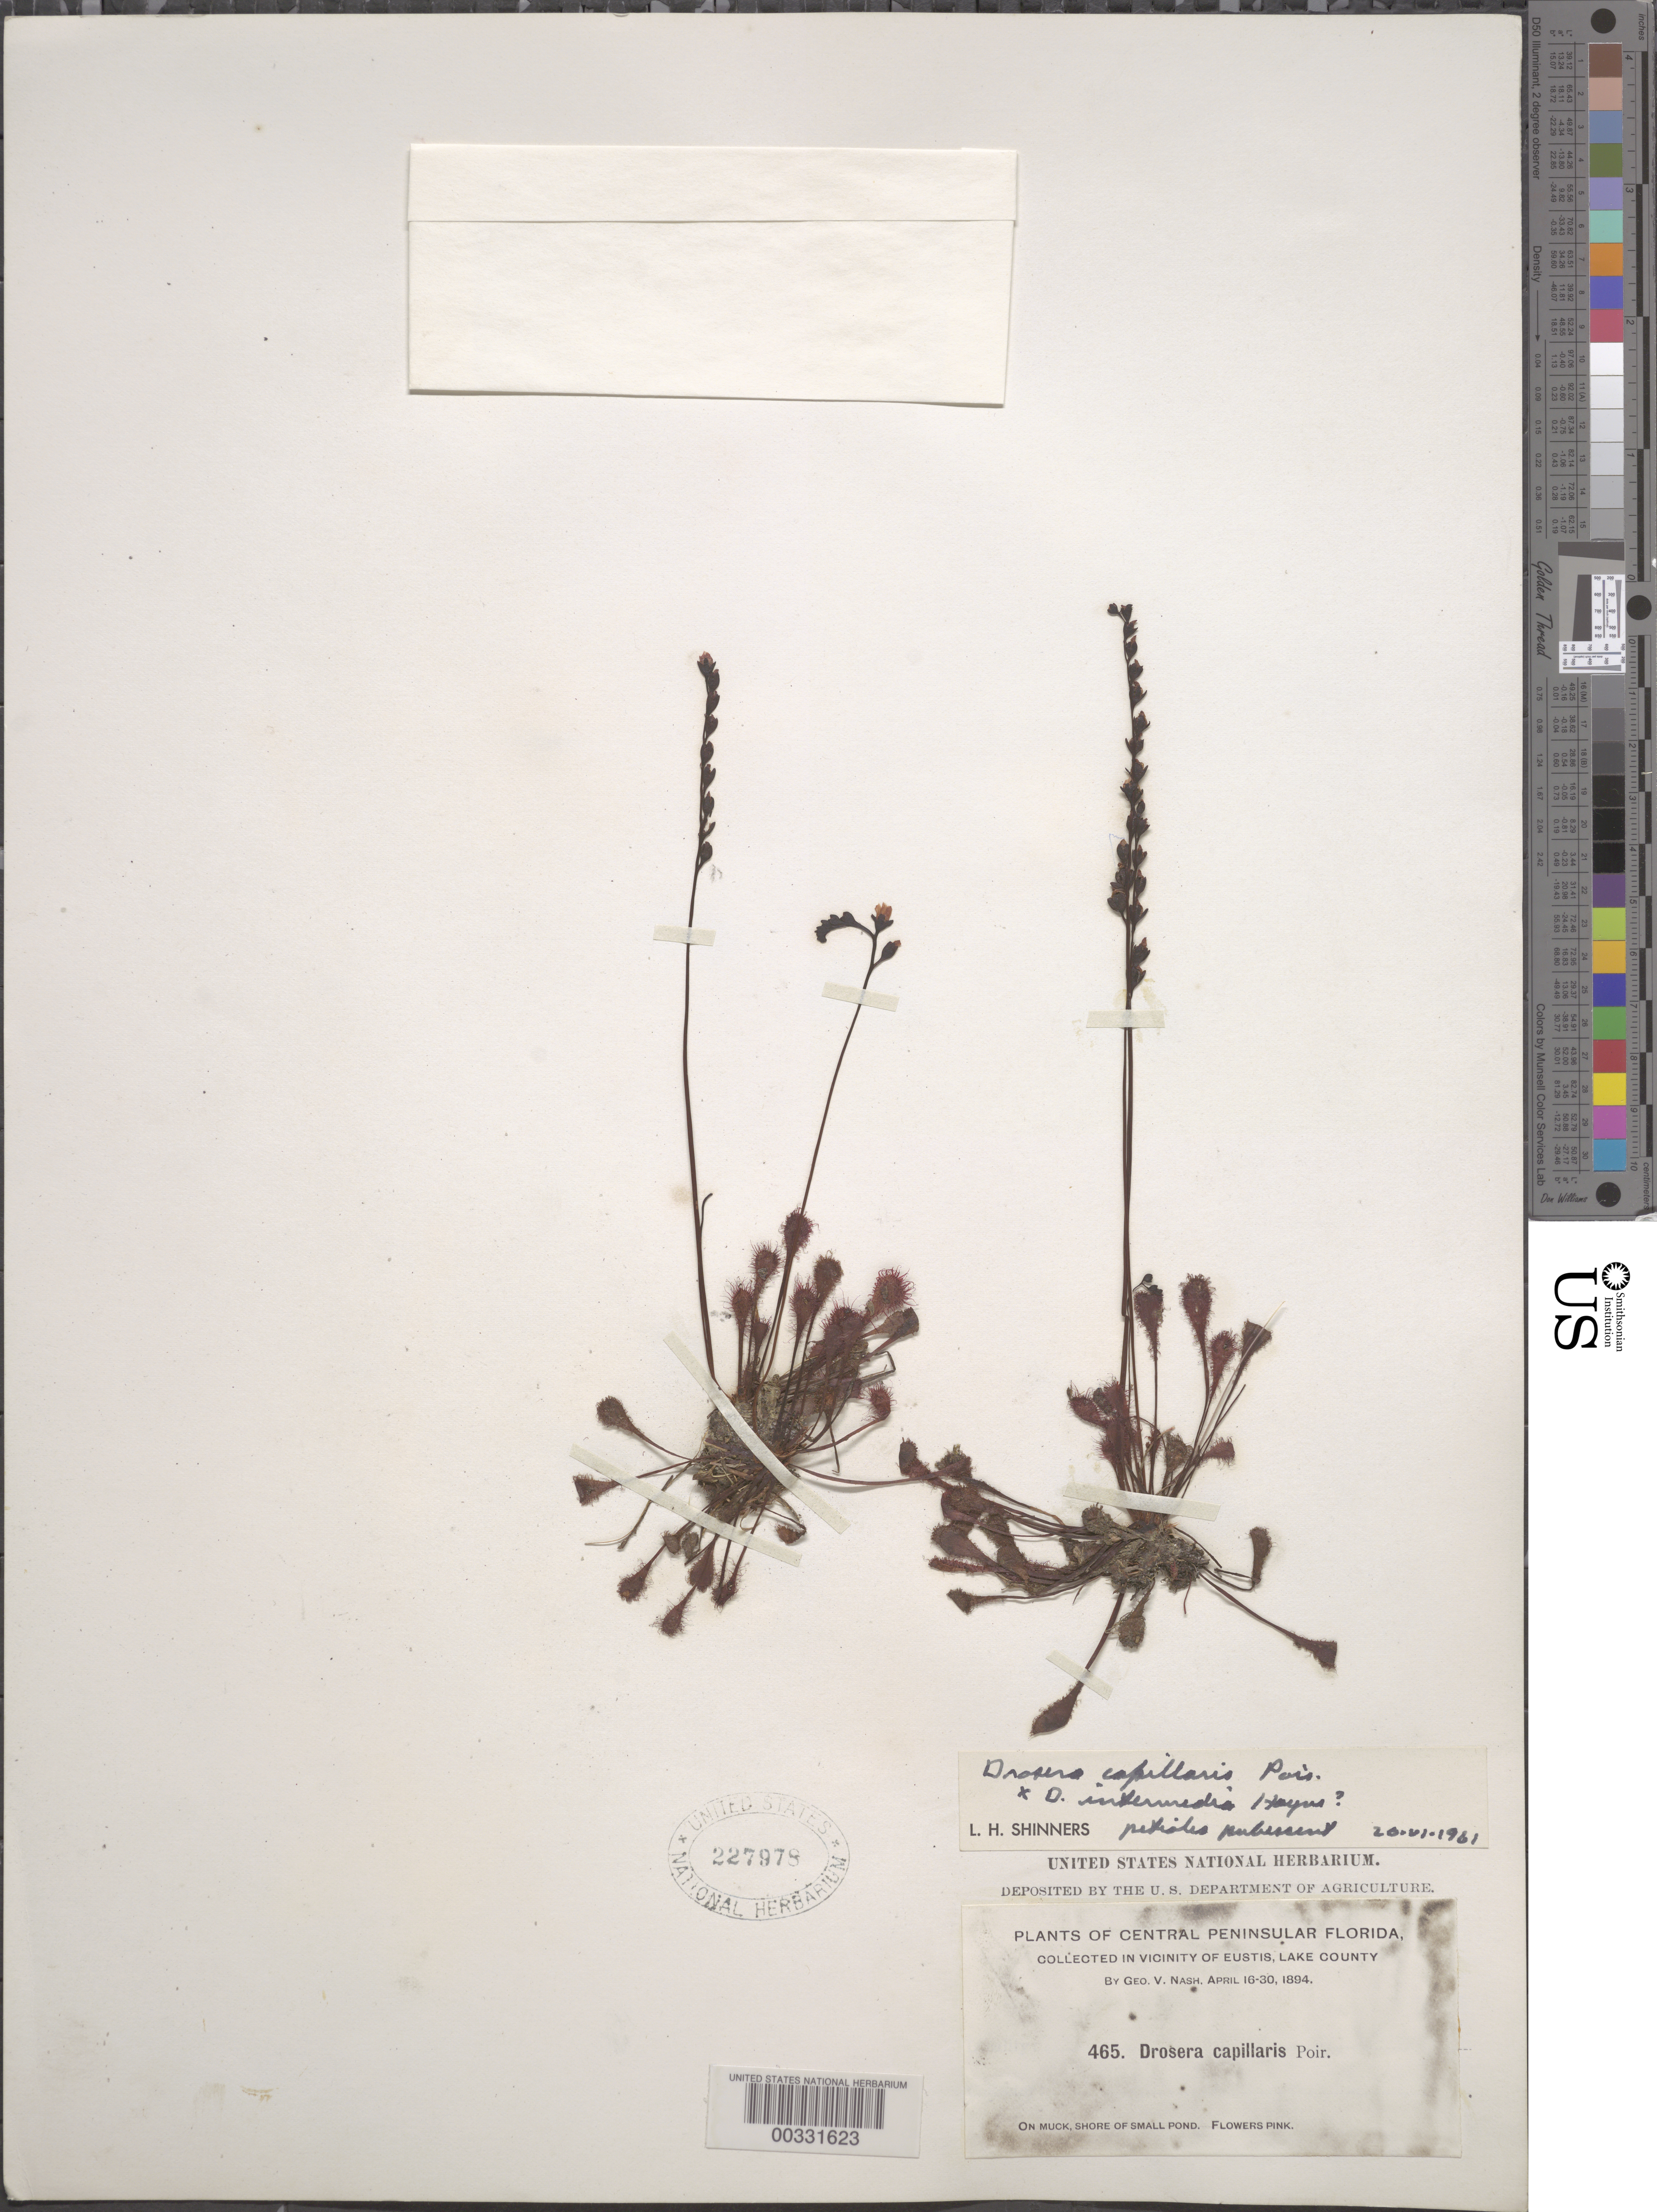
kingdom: Plantae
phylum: Tracheophyta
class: Magnoliopsida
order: Caryophyllales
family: Droseraceae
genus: Drosera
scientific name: Drosera capillaris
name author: Poir.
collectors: G. V. Nash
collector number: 465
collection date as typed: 16 Apr 1894 to 30 Apr 1894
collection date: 1894-04-16/1894-04-30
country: United States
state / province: Florida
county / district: Lake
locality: Eustis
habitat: On muck, shore of small pond.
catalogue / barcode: US 227978